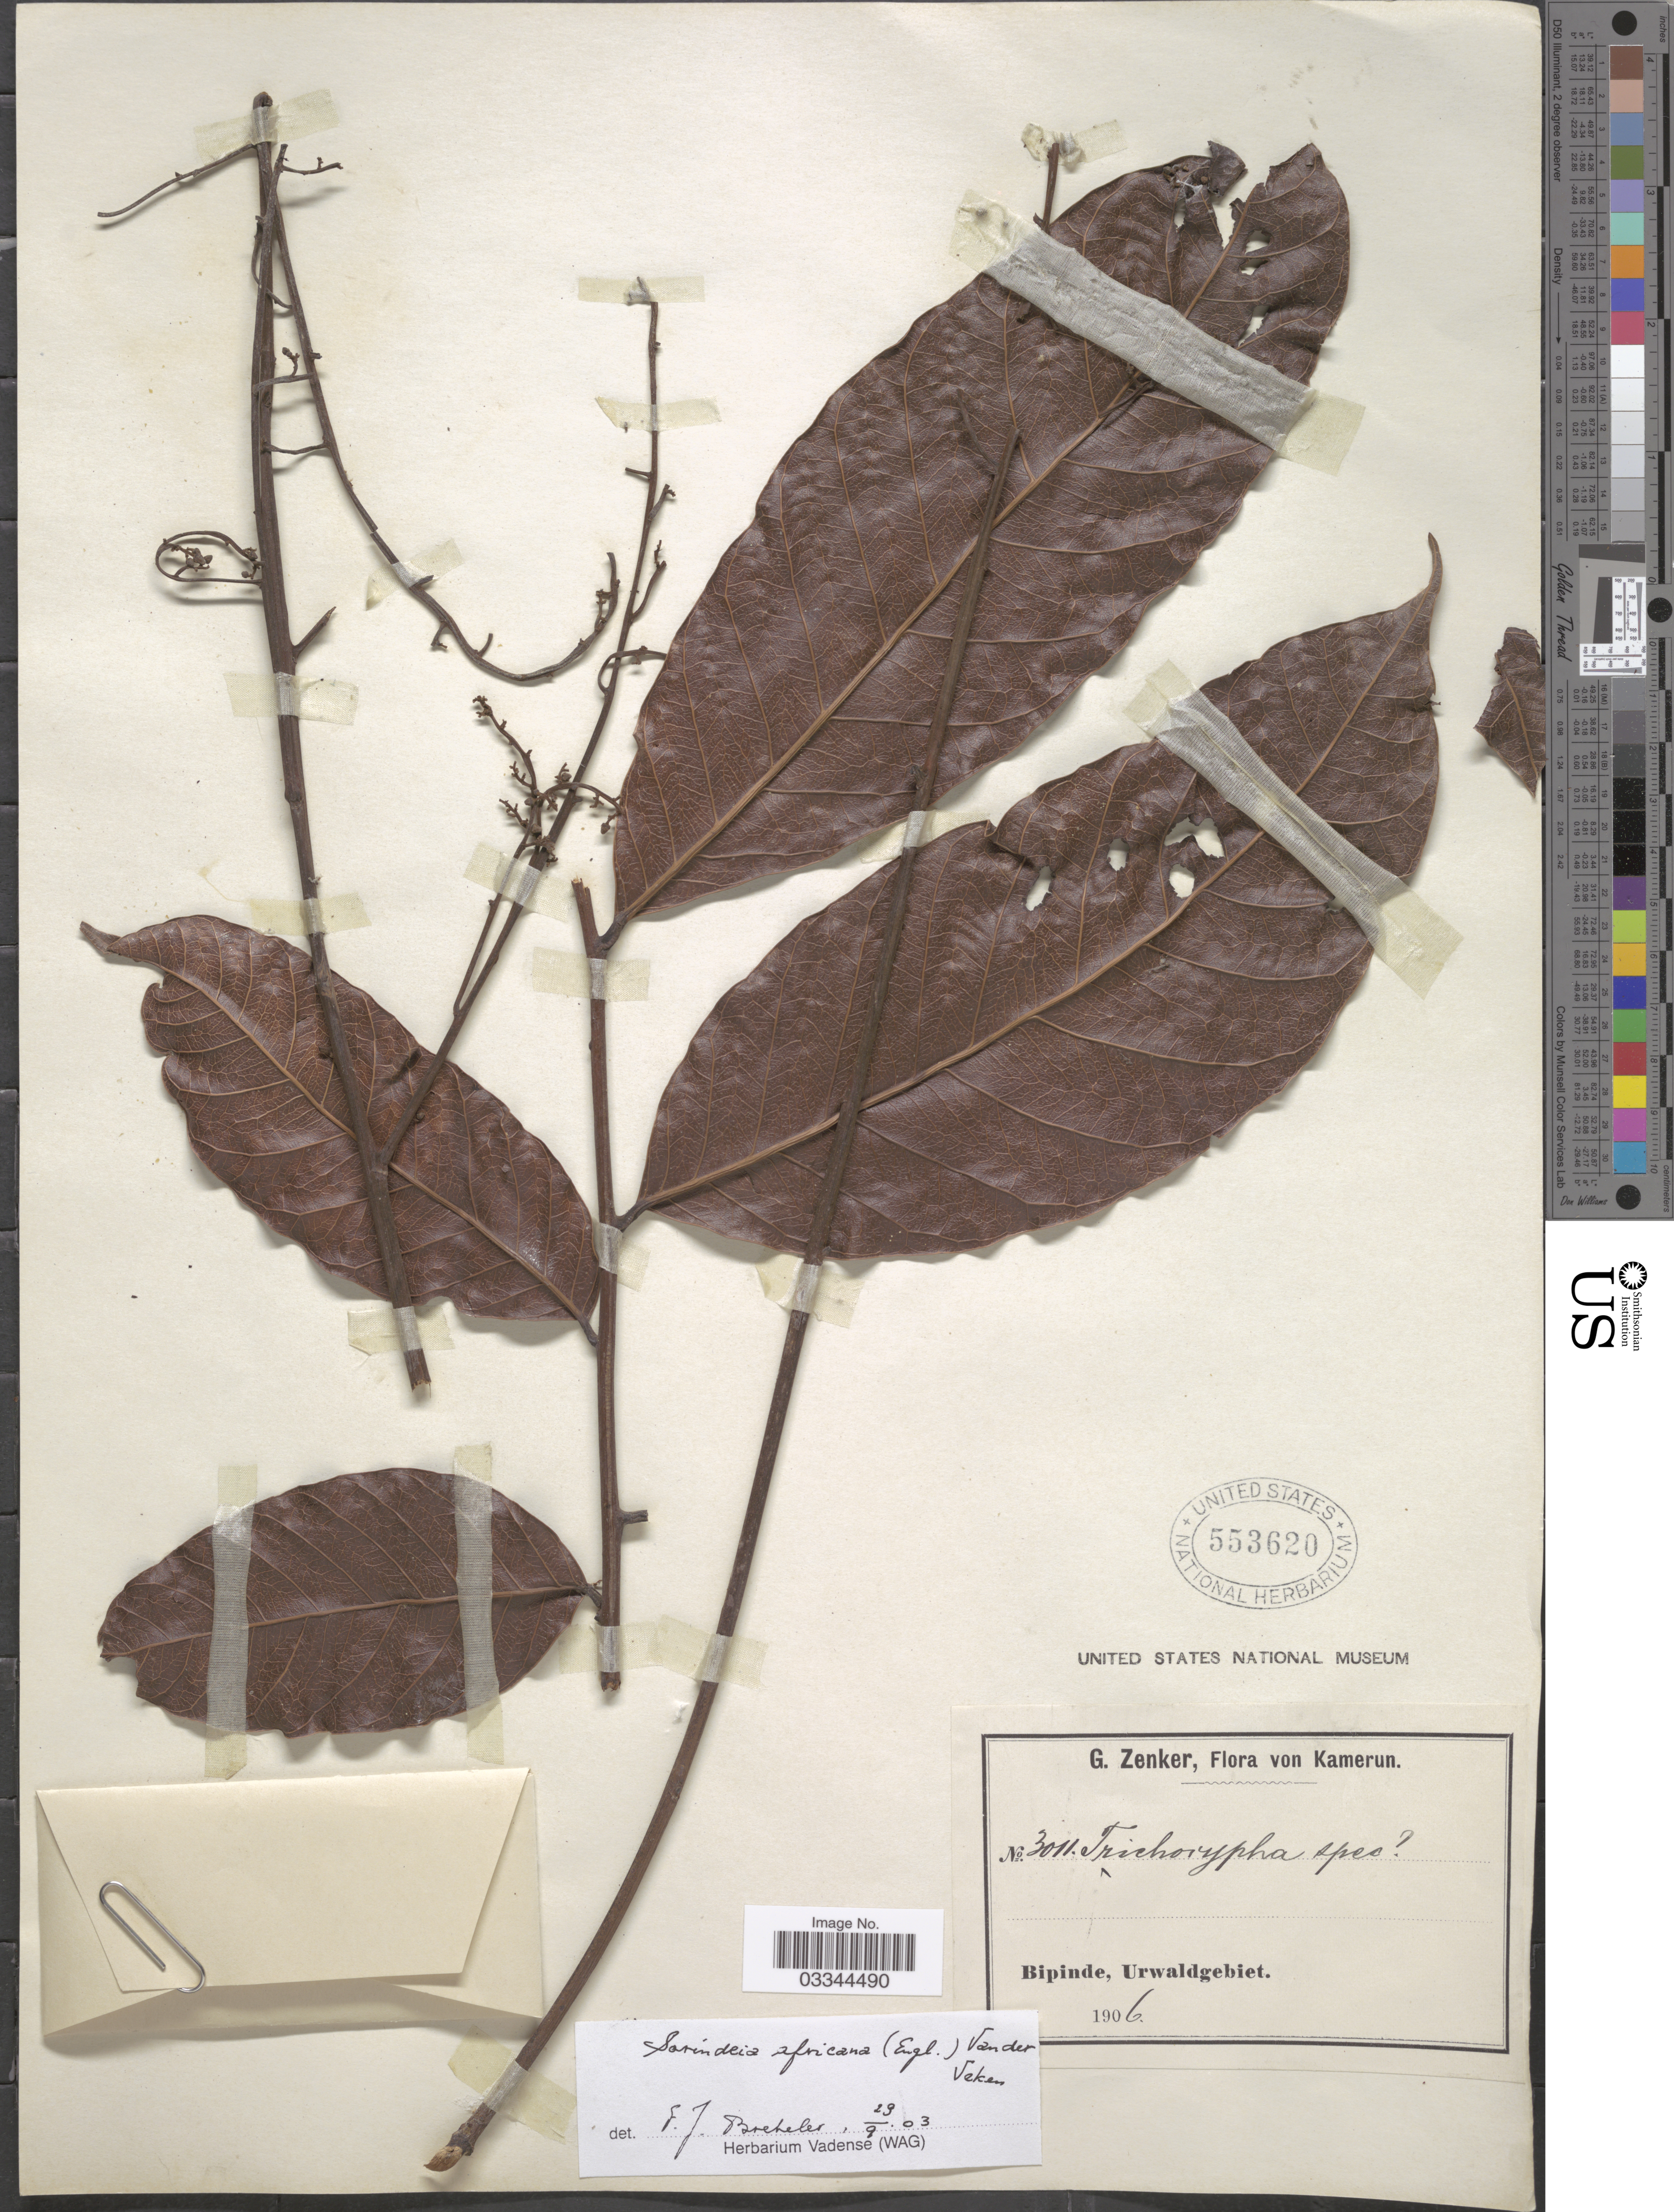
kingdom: Plantae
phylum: Tracheophyta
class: Magnoliopsida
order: Sapindales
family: Anacardiaceae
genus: Sorindeia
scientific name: Sorindeia africana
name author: (Engl.) Van der Veken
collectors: G. A. Zenker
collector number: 3011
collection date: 1906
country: Cameroon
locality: Kamerun. Bipinde, Urwaldgebiet.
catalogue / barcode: US 553620